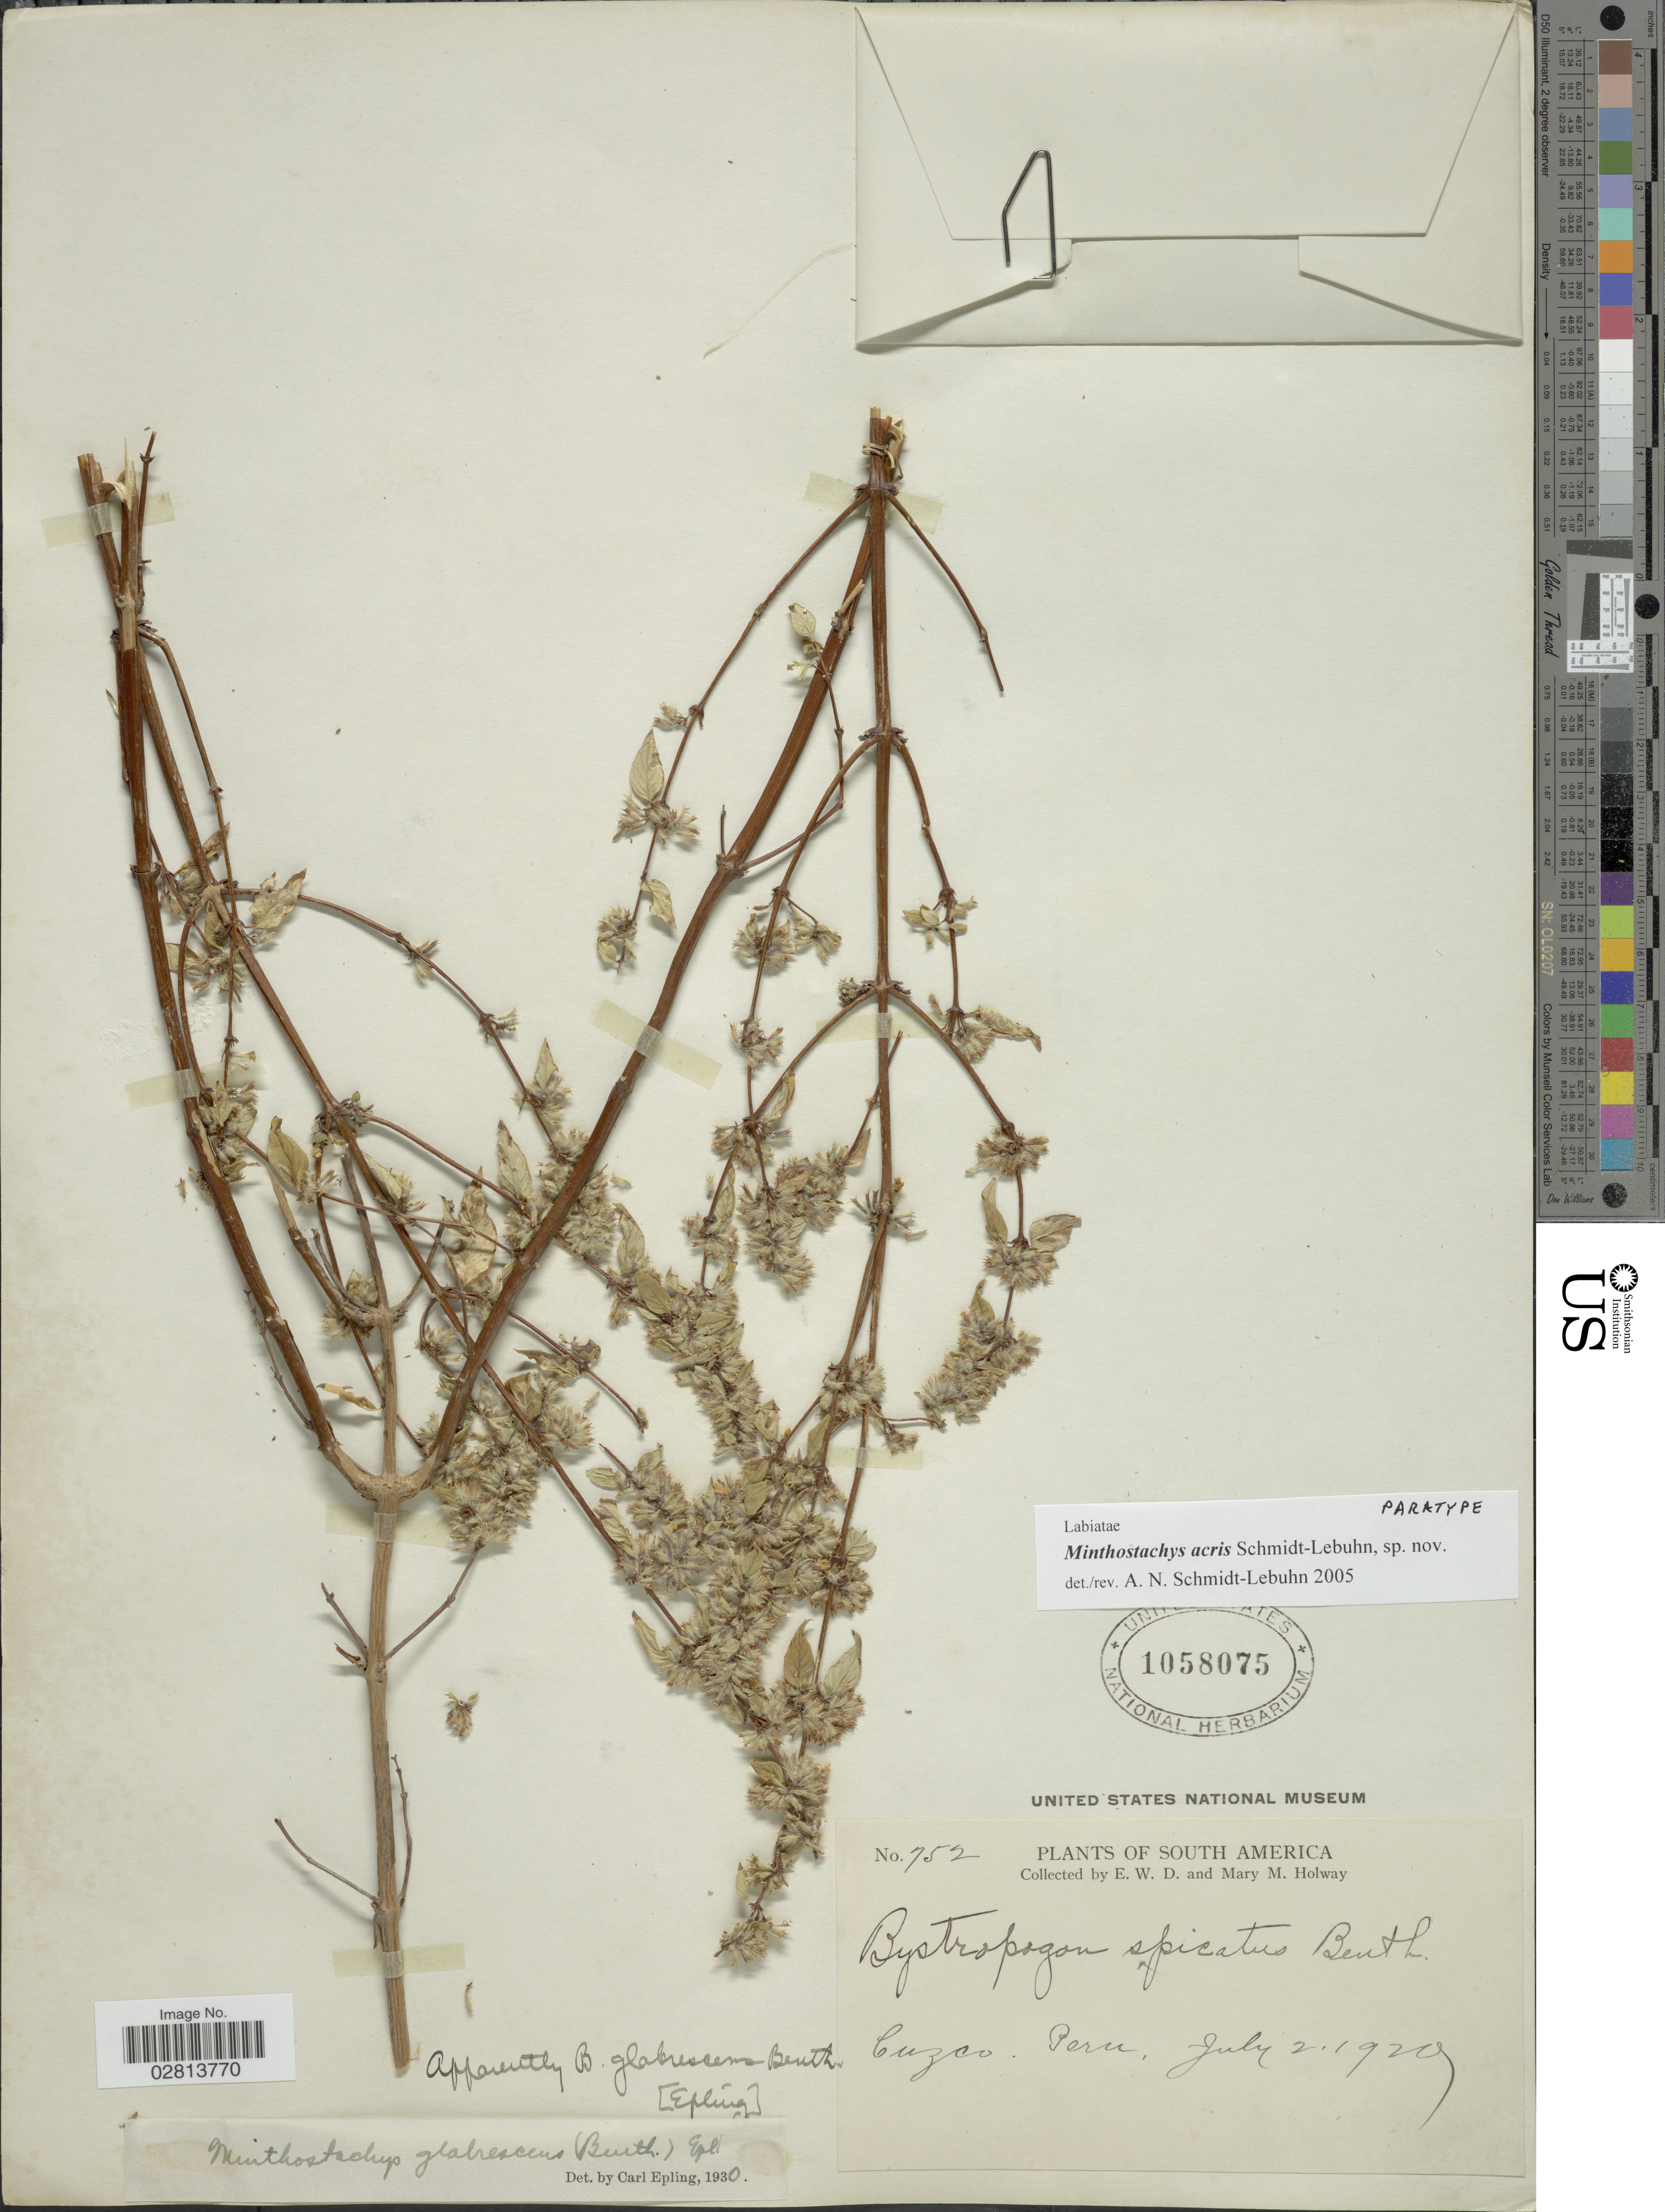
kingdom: Plantae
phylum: Tracheophyta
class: Magnoliopsida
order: Lamiales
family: Lamiaceae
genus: Minthostachys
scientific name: Minthostachys acris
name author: Schmidt-Leb.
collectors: E. W. D. Holway & M. M. Holway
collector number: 752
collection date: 1920-07-02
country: Peru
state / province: Cusco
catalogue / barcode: US 1058075